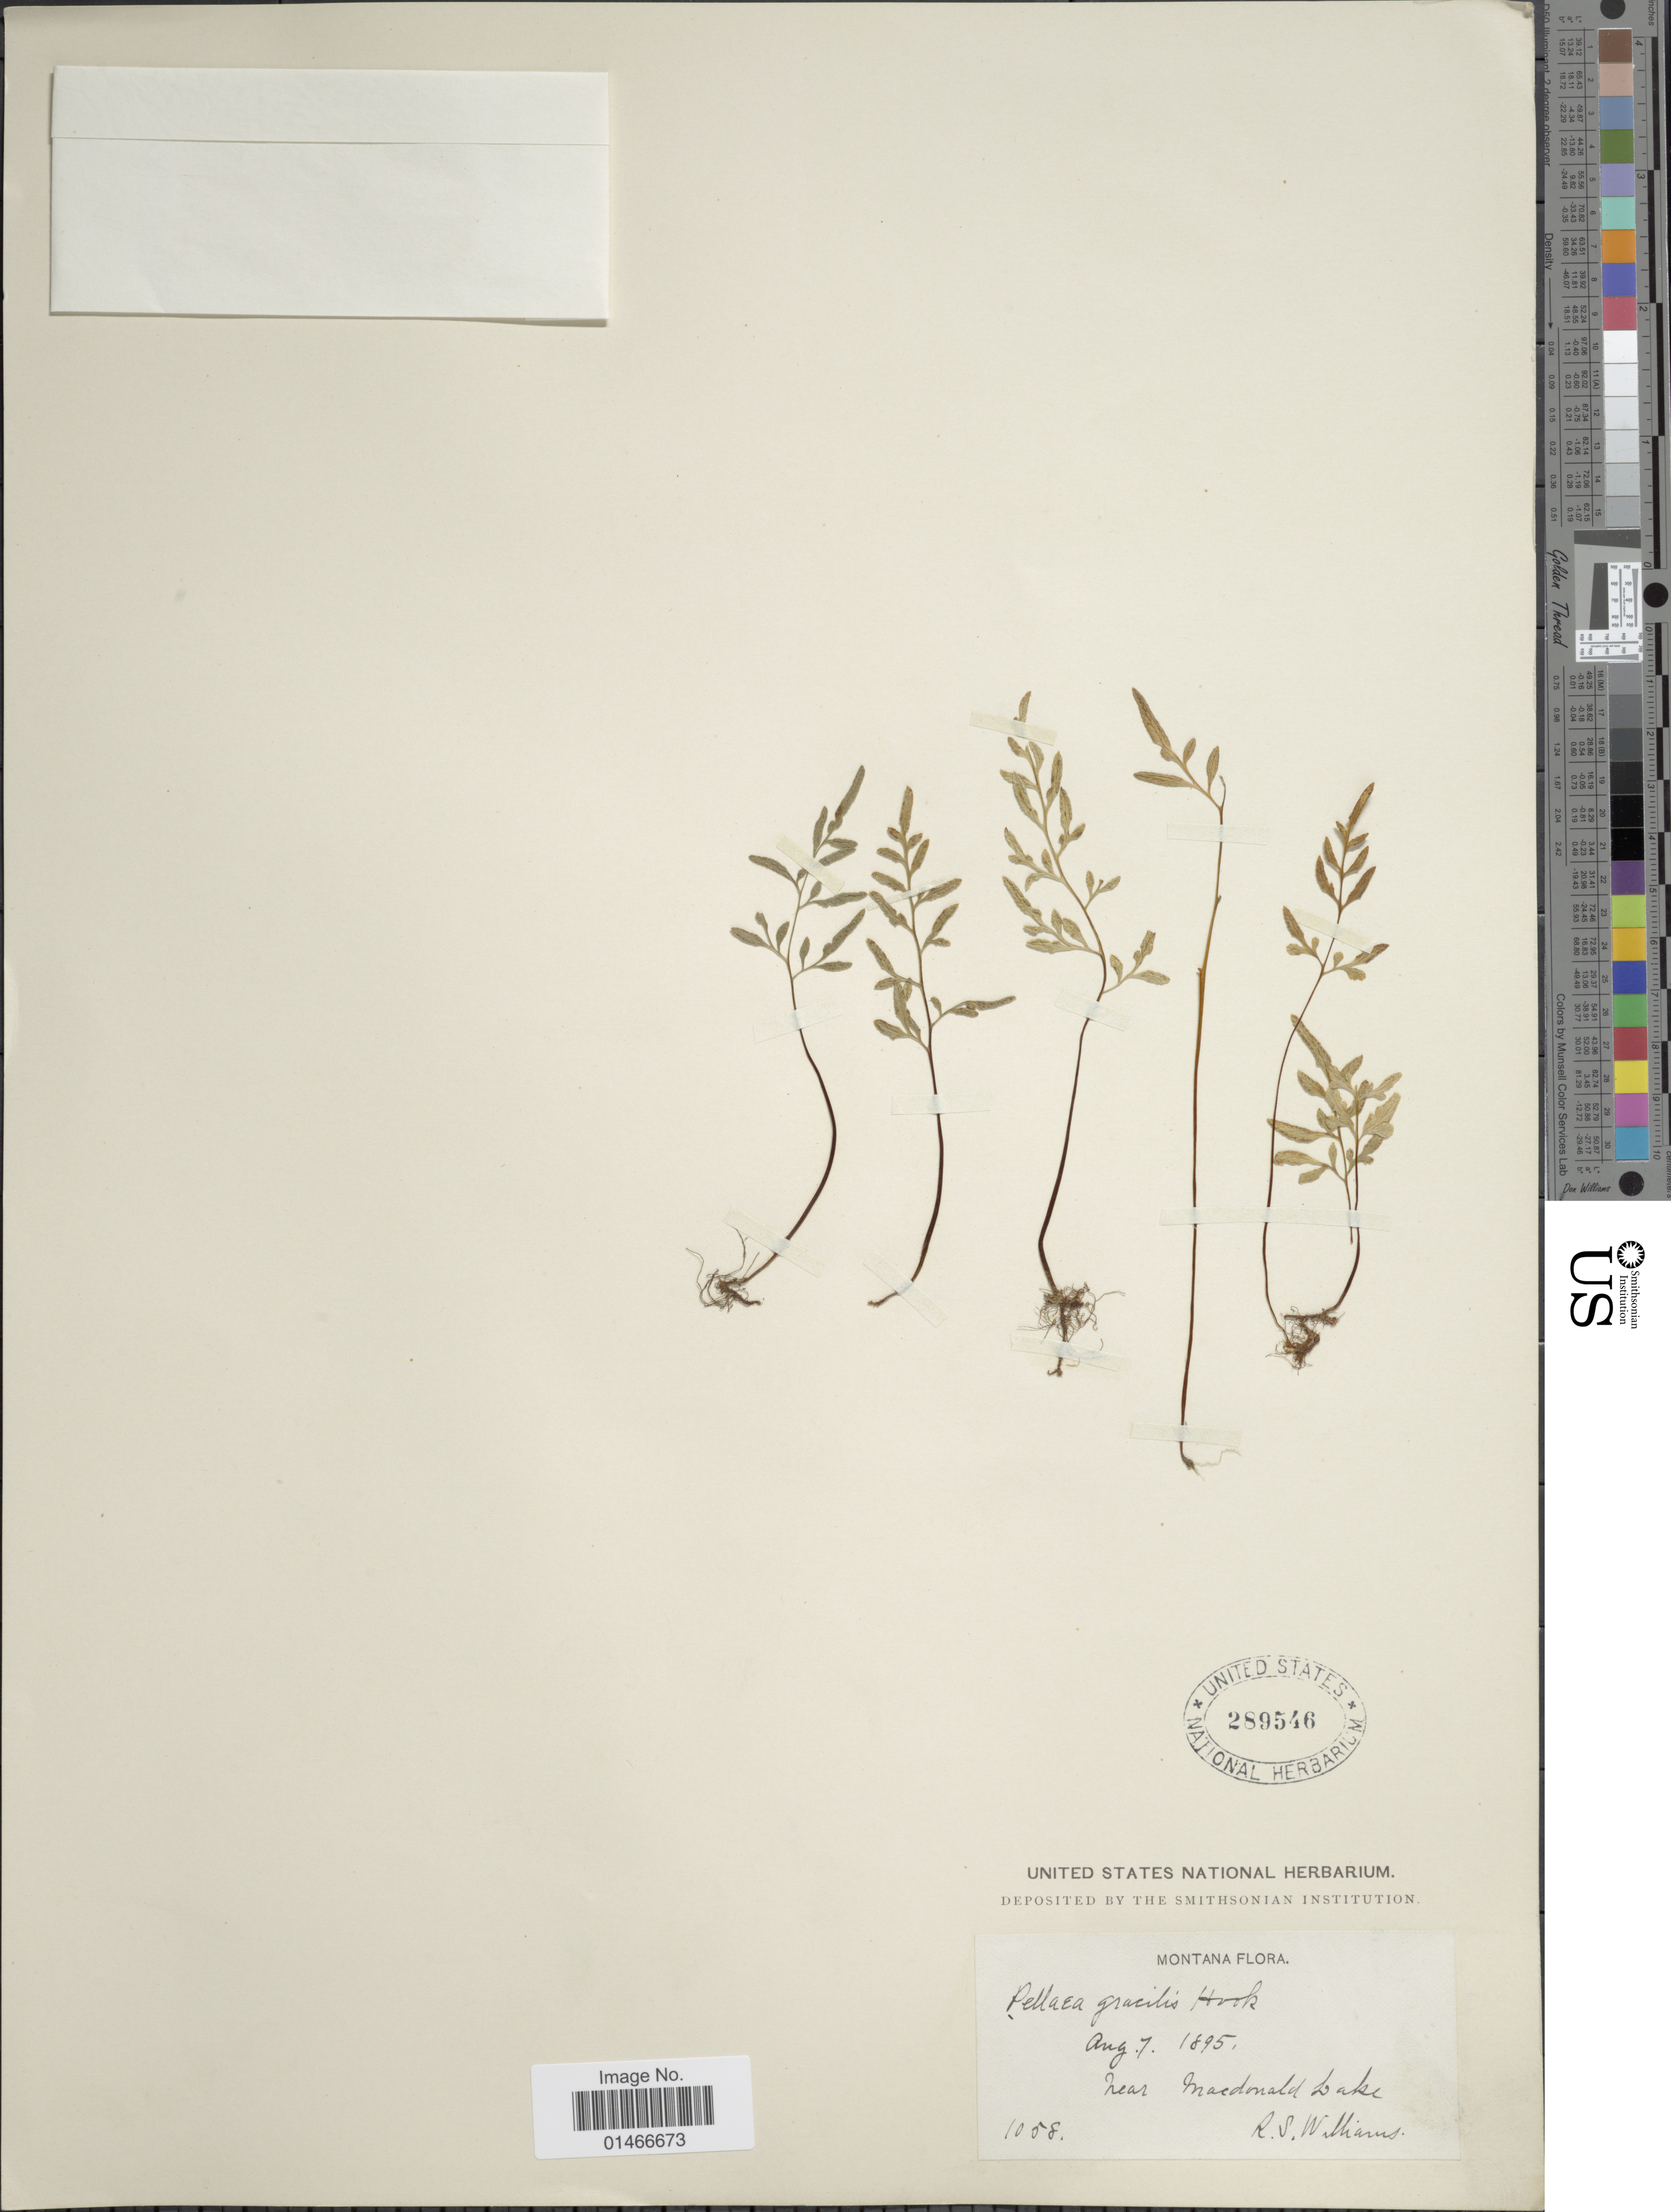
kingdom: Plantae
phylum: Tracheophyta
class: Polypodiopsida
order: Polypodiales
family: Pteridaceae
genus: Cryptogramma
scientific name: Cryptogramma stelleri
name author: (S.G. Gmel.) Prantl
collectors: R. S. Williams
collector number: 1058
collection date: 1895-08-07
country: United States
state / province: Montana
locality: Near Macdonald Lake.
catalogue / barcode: US 289546